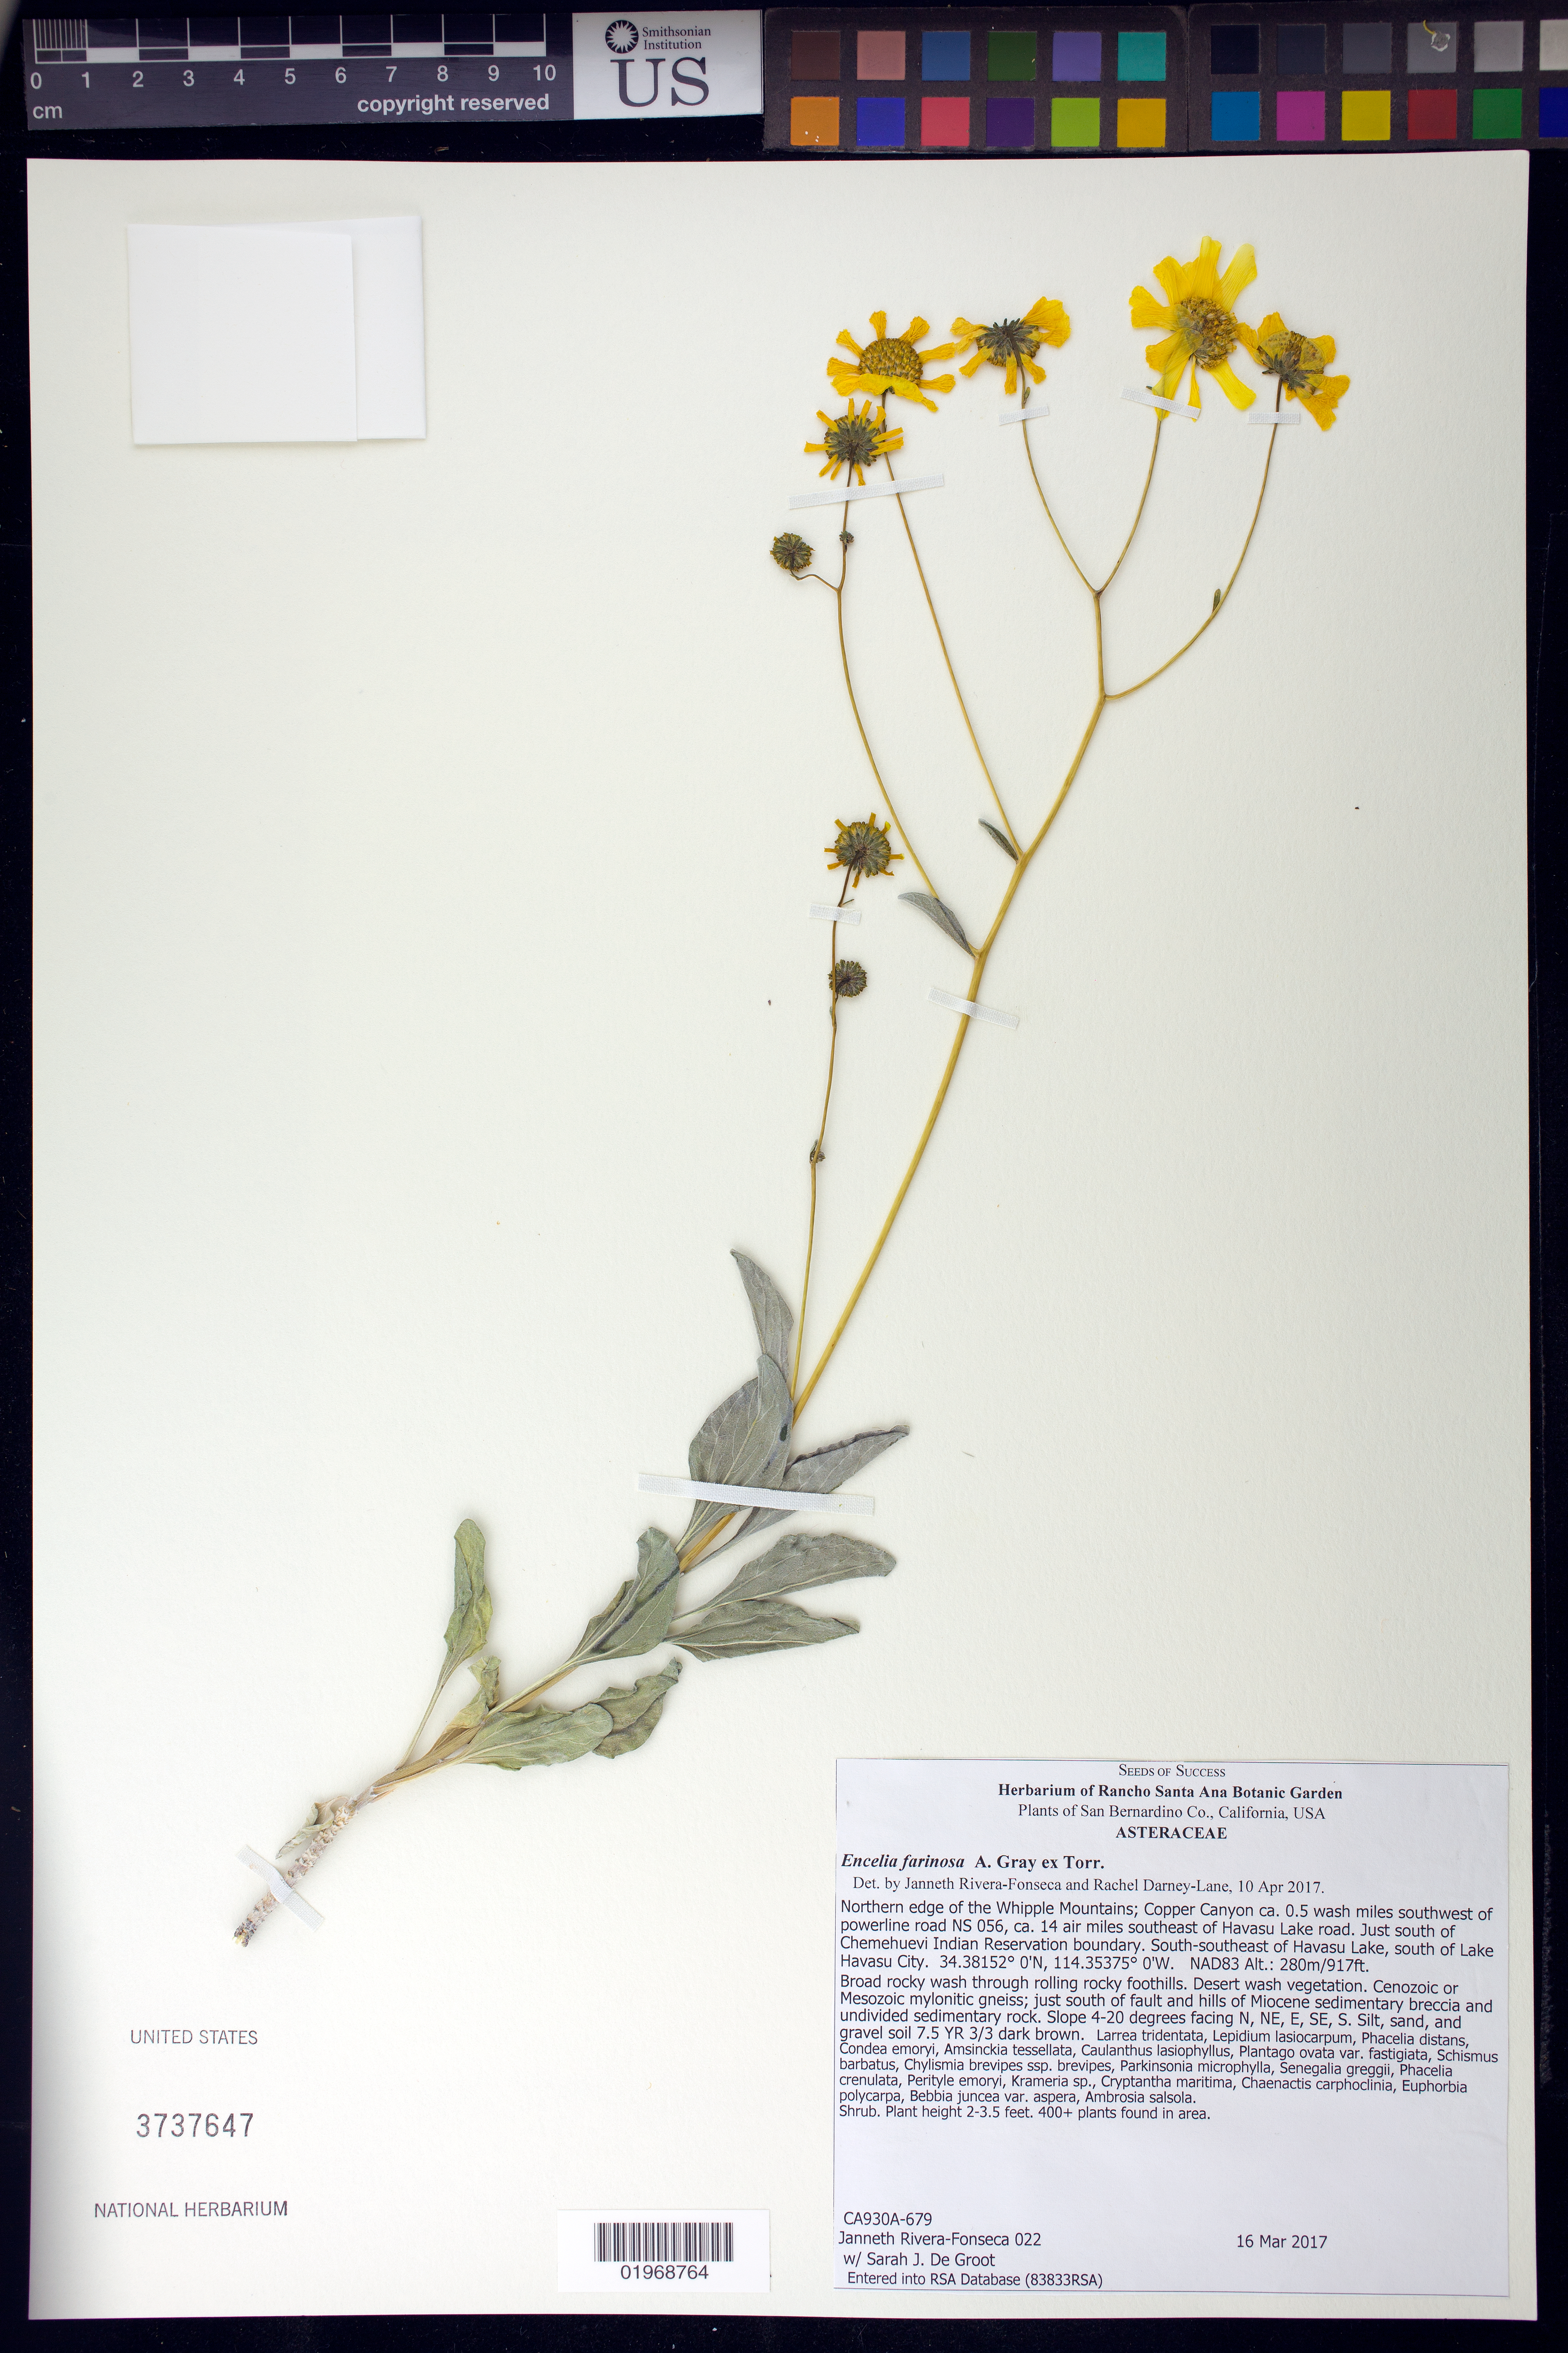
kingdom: Plantae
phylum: Tracheophyta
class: Magnoliopsida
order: Asterales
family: Asteraceae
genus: Encelia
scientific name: Encelia farinosa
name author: A. Gray ex Torr. in Emory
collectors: J. Rivera & S. De Groot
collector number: CA930A-679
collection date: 2017-03-16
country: United States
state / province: California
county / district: San Bernardino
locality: Whipple Mountains, S of Lake Havasu City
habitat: Large rocky wash through rolling rocky foothills. Creosote bush scrub and desert wash vegetation.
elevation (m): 280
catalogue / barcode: US 3737647